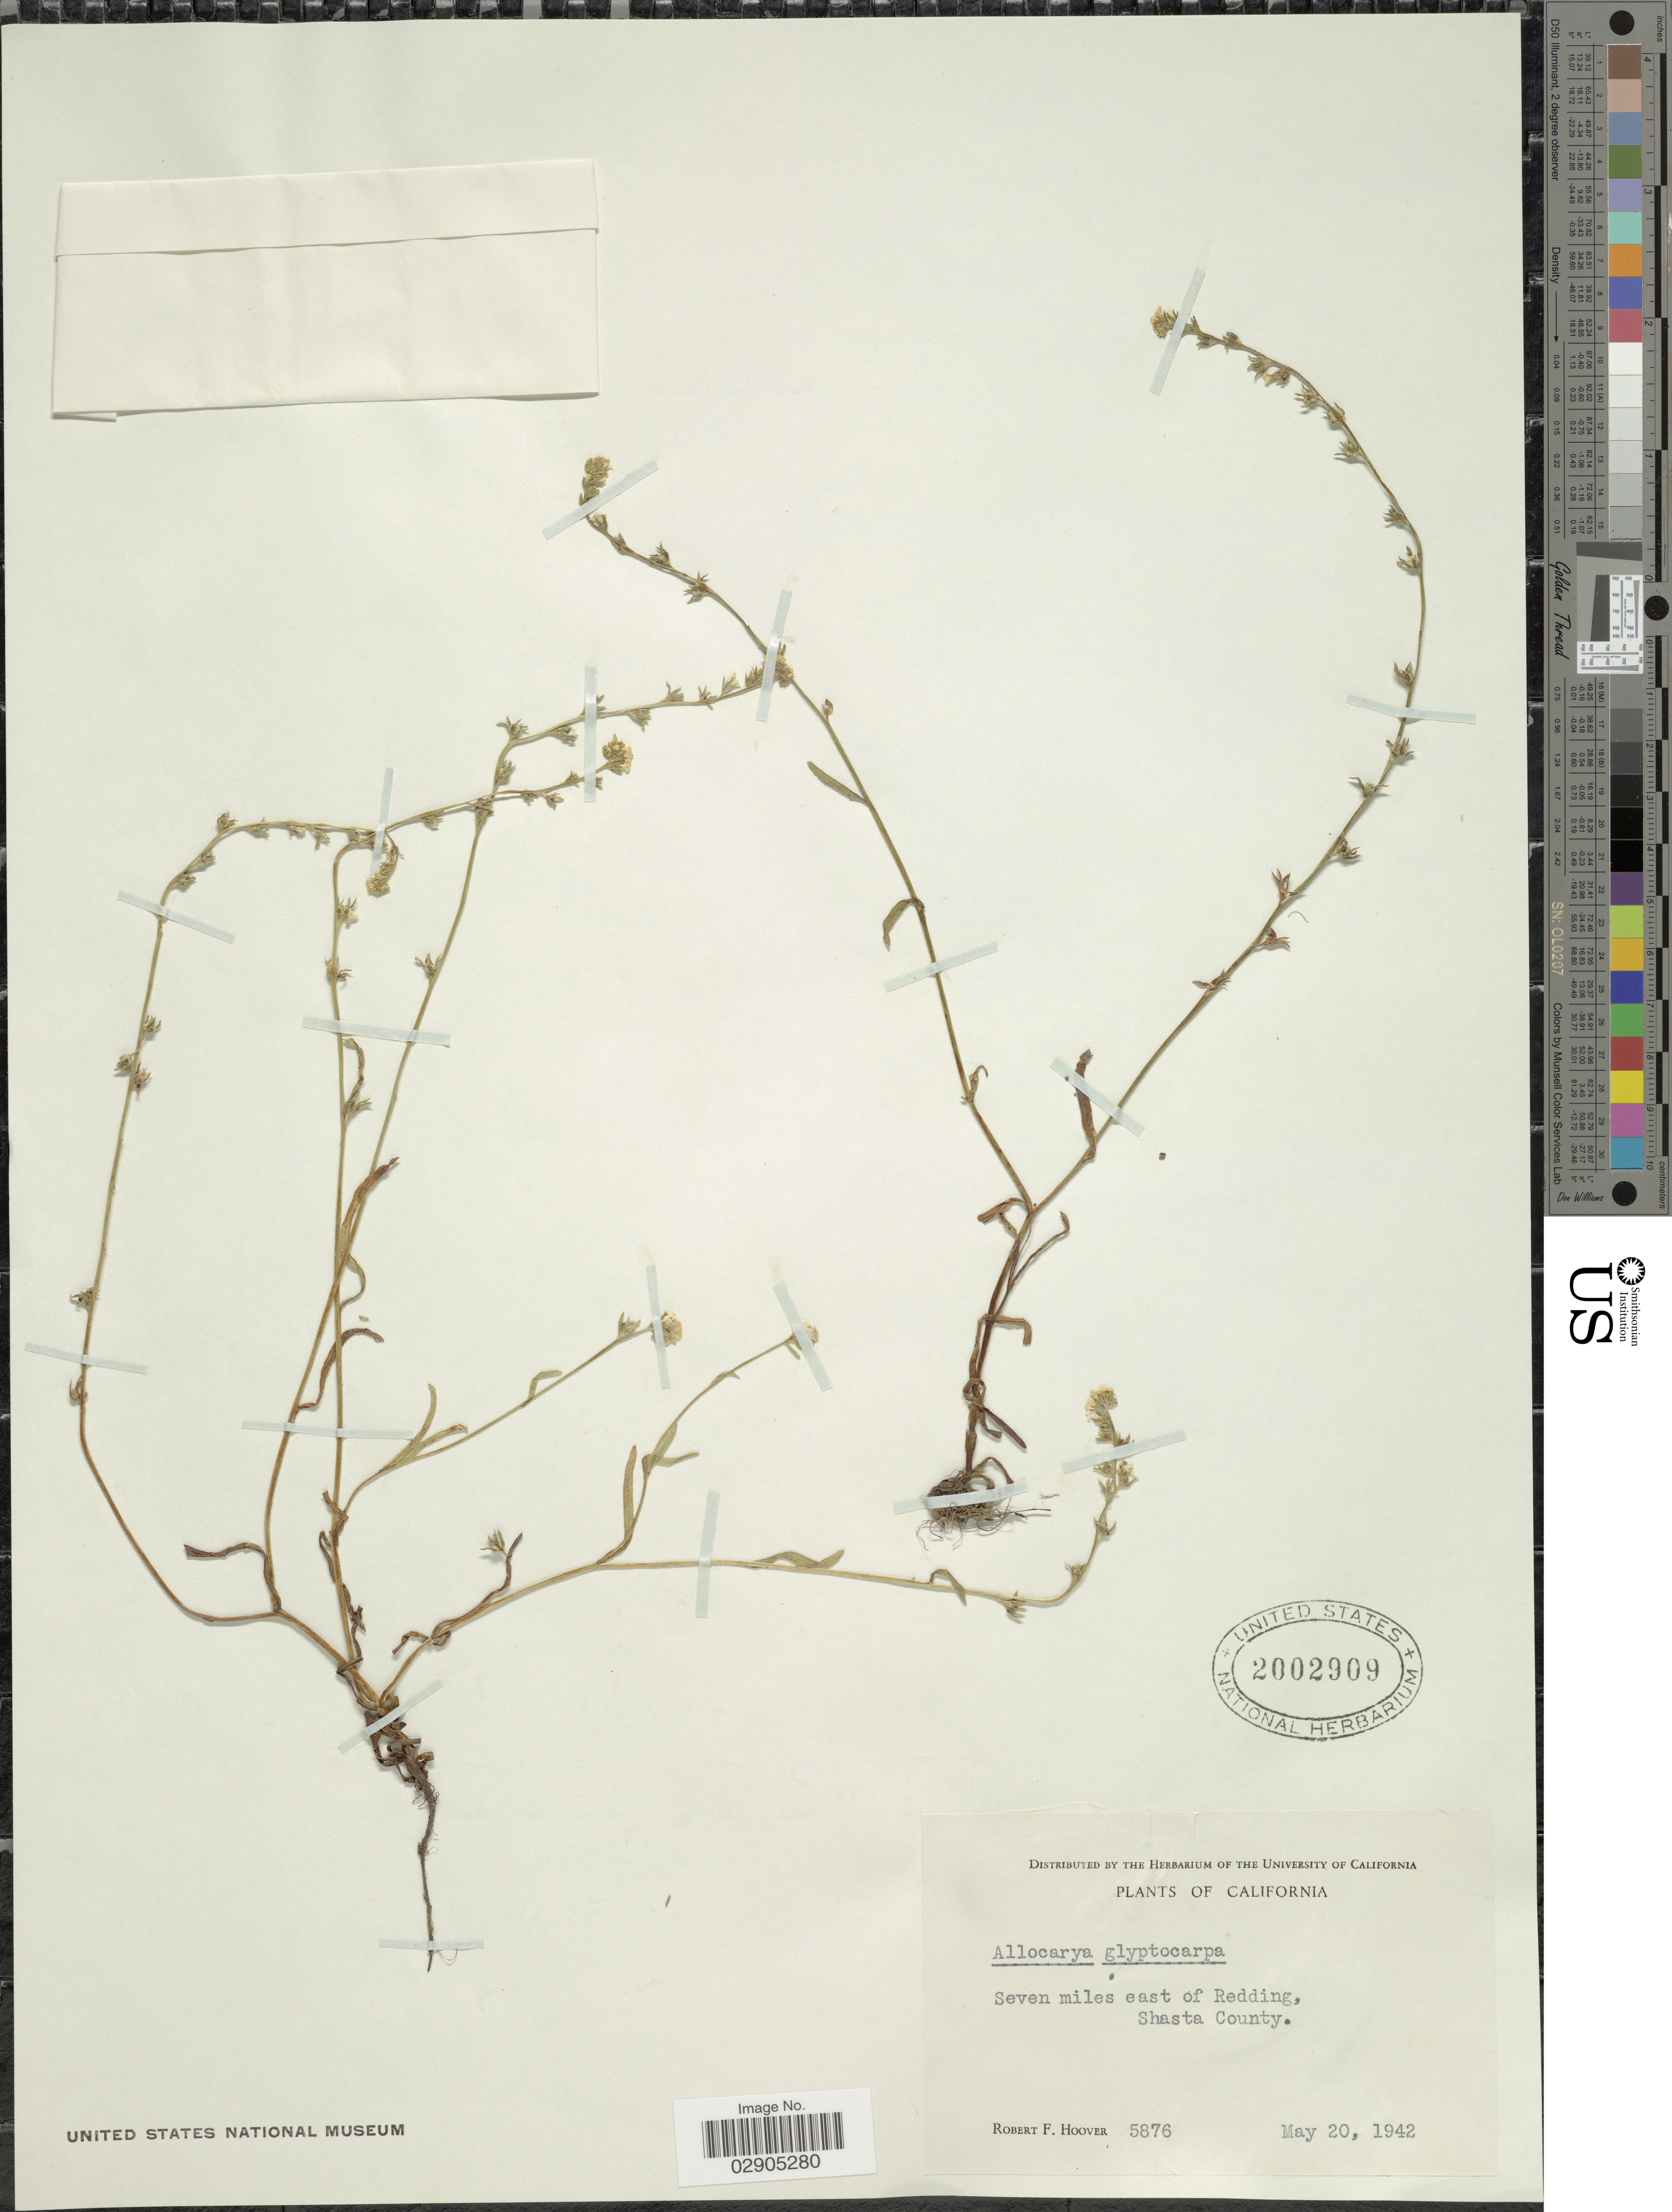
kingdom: Plantae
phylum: Tracheophyta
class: Magnoliopsida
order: Boraginales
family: Boraginaceae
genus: Allocarya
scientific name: Allocarya glyptocarpa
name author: Piper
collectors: R. F. Hoover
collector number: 5876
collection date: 1942-05-20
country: United States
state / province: California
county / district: Shasta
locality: Seven miles east of Redding, Shasta County.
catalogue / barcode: US 2002909